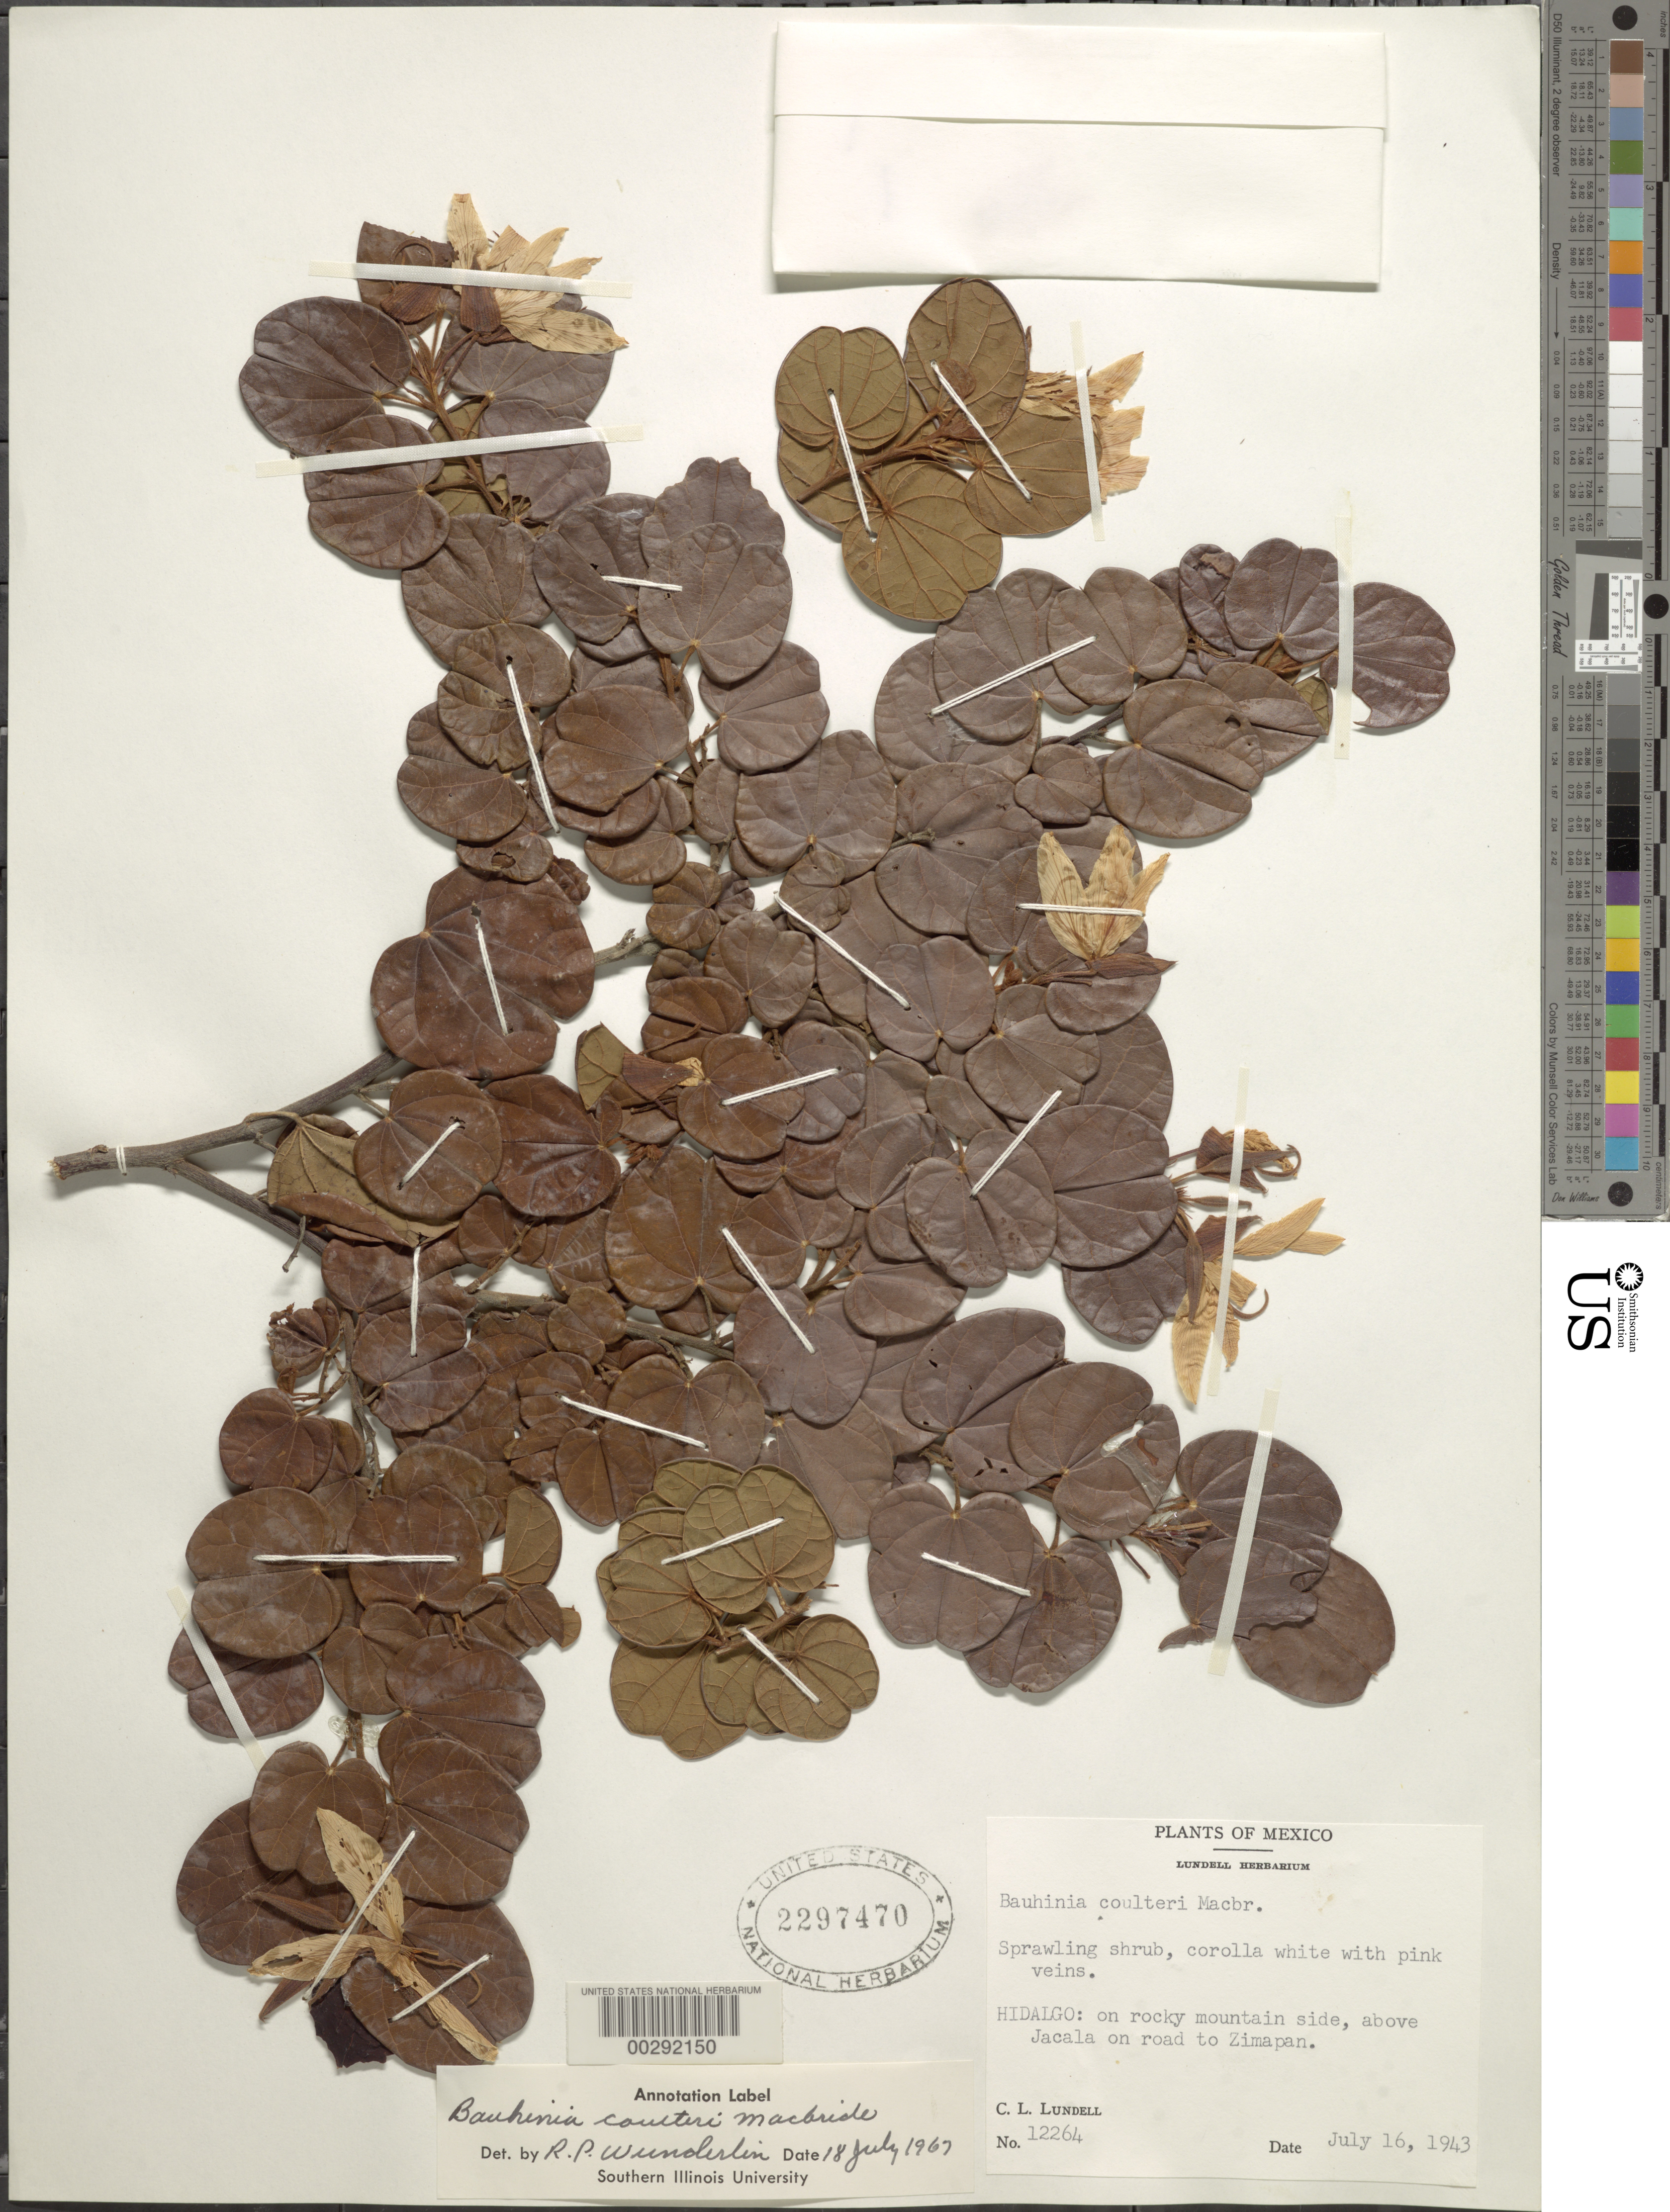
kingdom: Plantae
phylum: Tracheophyta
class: Magnoliopsida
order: Fabales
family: Fabaceae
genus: Bauhinia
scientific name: Bauhinia coulteri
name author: J.F. Macbr.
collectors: C. L. Lundell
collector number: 12264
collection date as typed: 16 Jul 1943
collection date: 1943-07-16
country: Mexico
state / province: Hidalgo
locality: Above Jacala on road to Zimapán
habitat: On rocky mountain side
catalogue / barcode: US 2297470